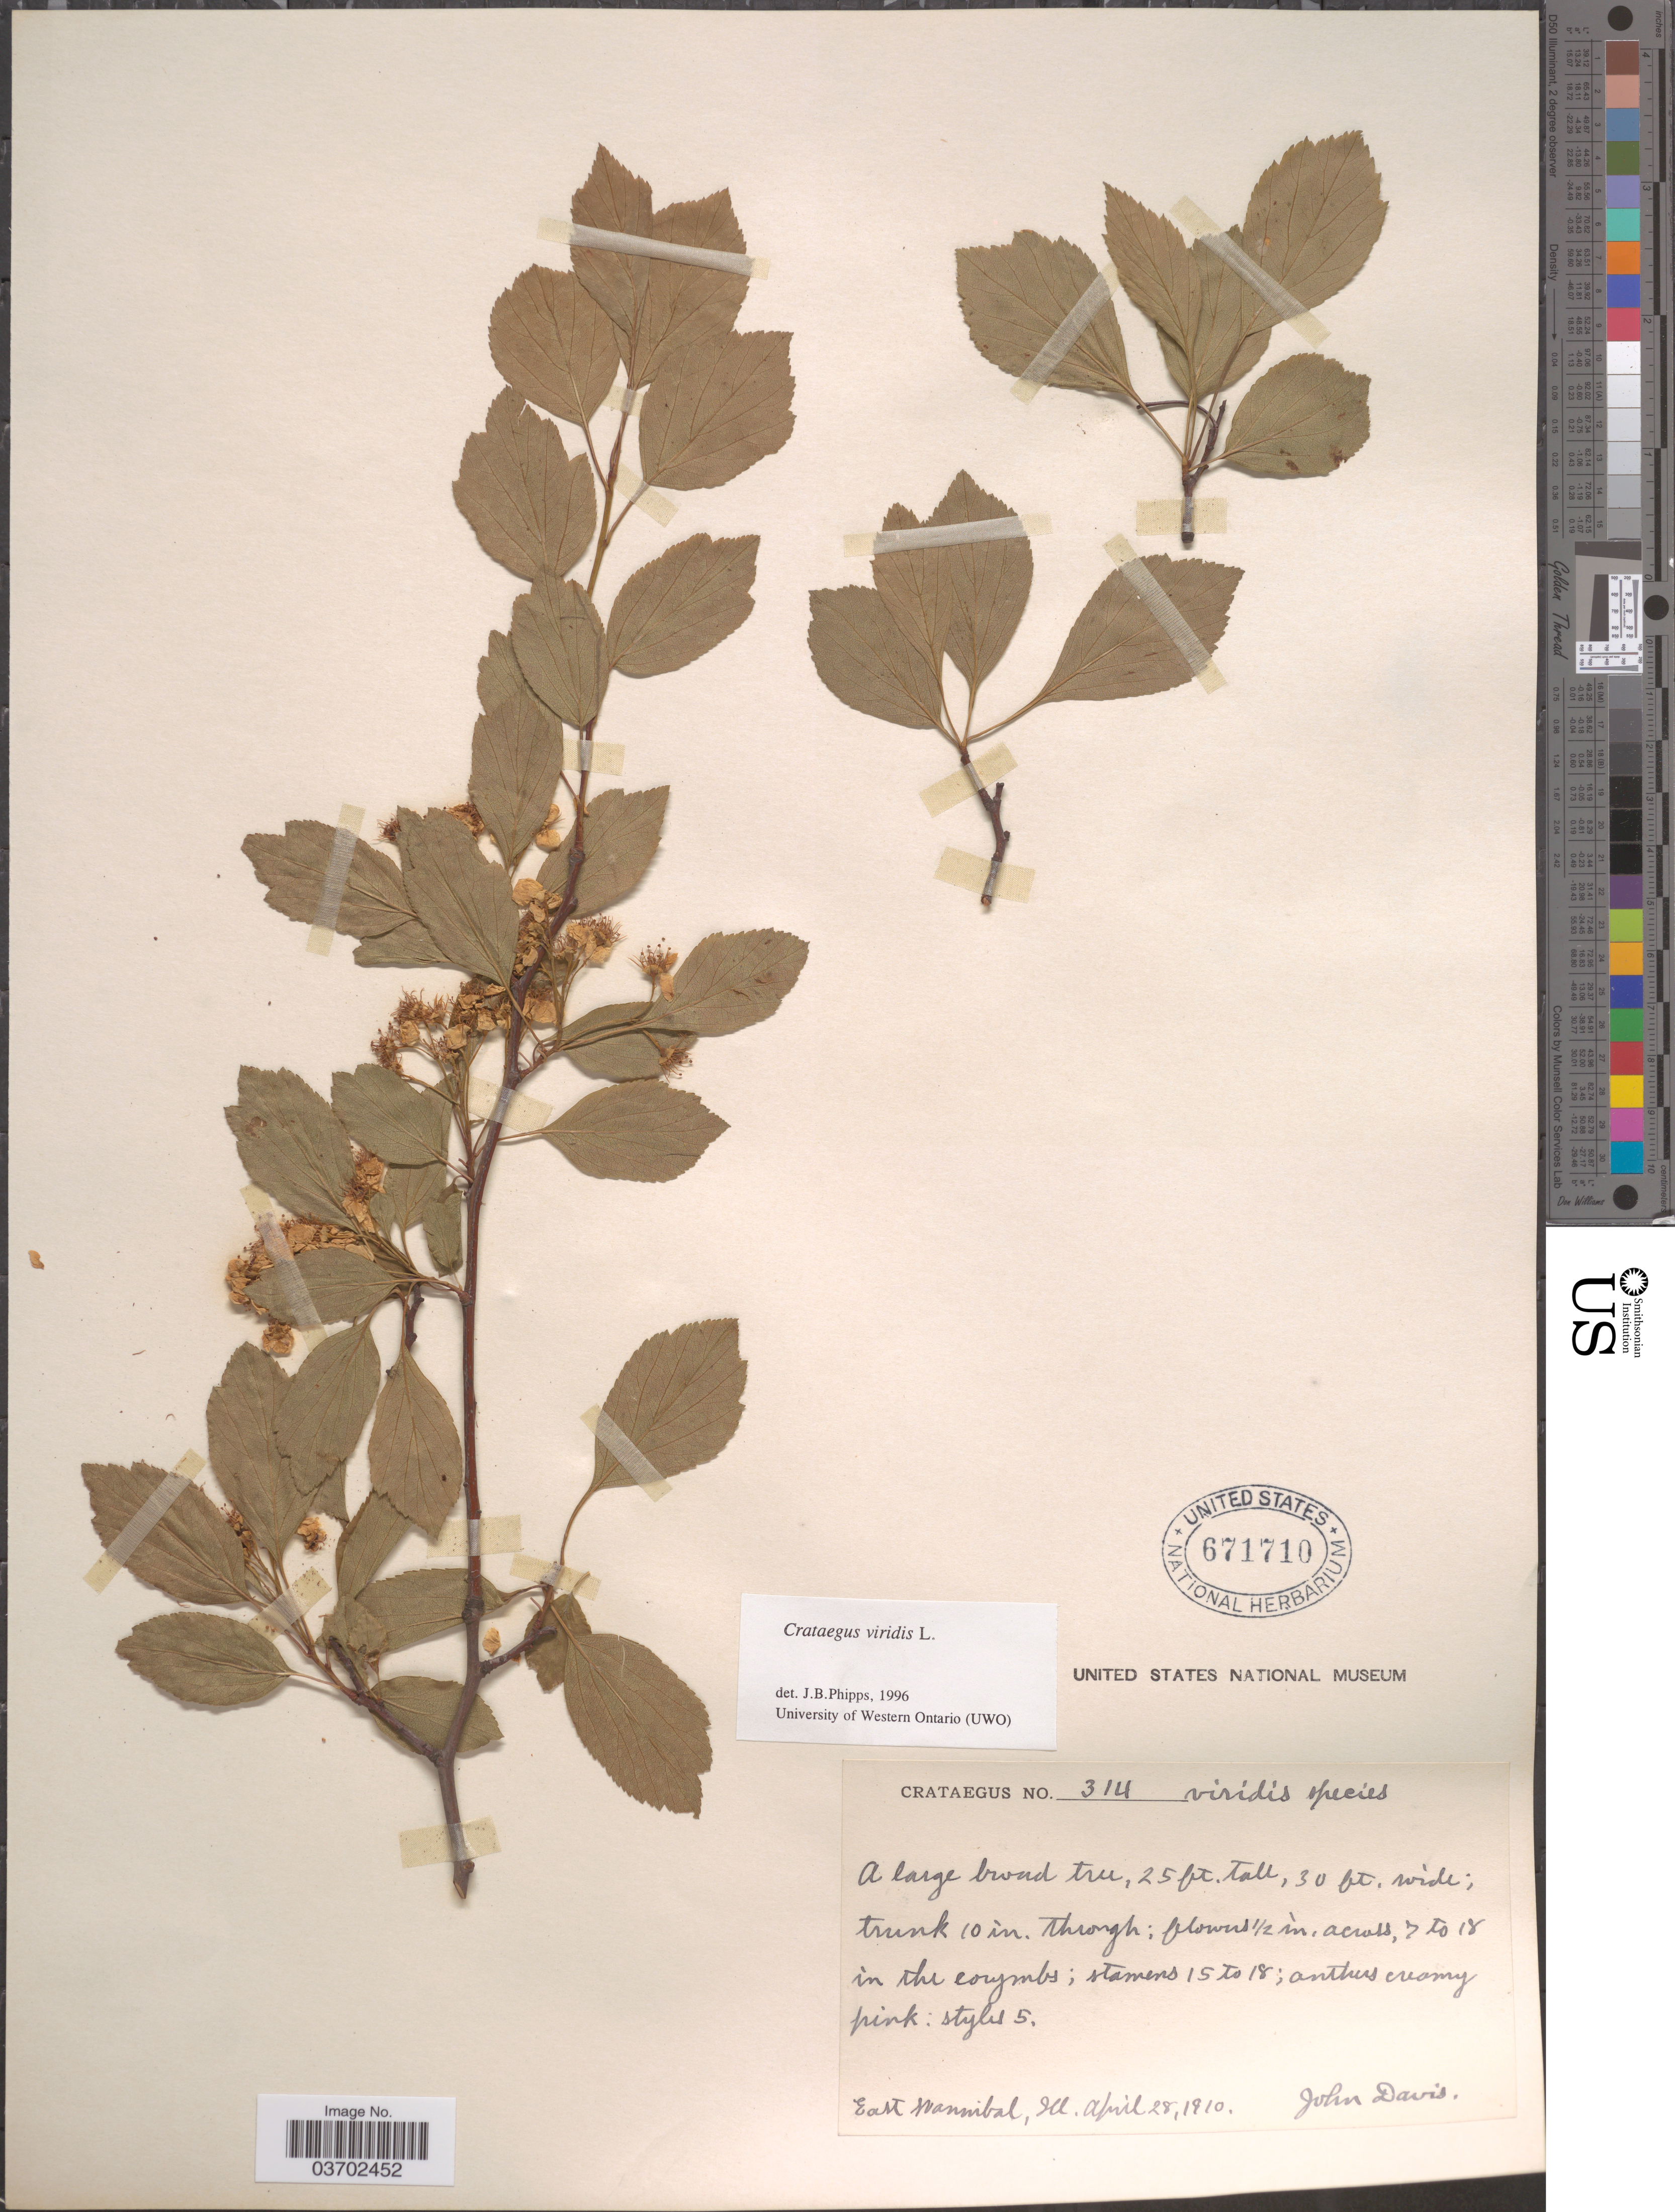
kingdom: Plantae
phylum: Tracheophyta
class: Magnoliopsida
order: Rosales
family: Rosaceae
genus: Crataegus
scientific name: Crataegus viridis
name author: L.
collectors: J. Davis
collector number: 314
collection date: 1910-04-28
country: United States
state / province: Illinois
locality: East Hannibal.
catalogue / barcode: US 671710